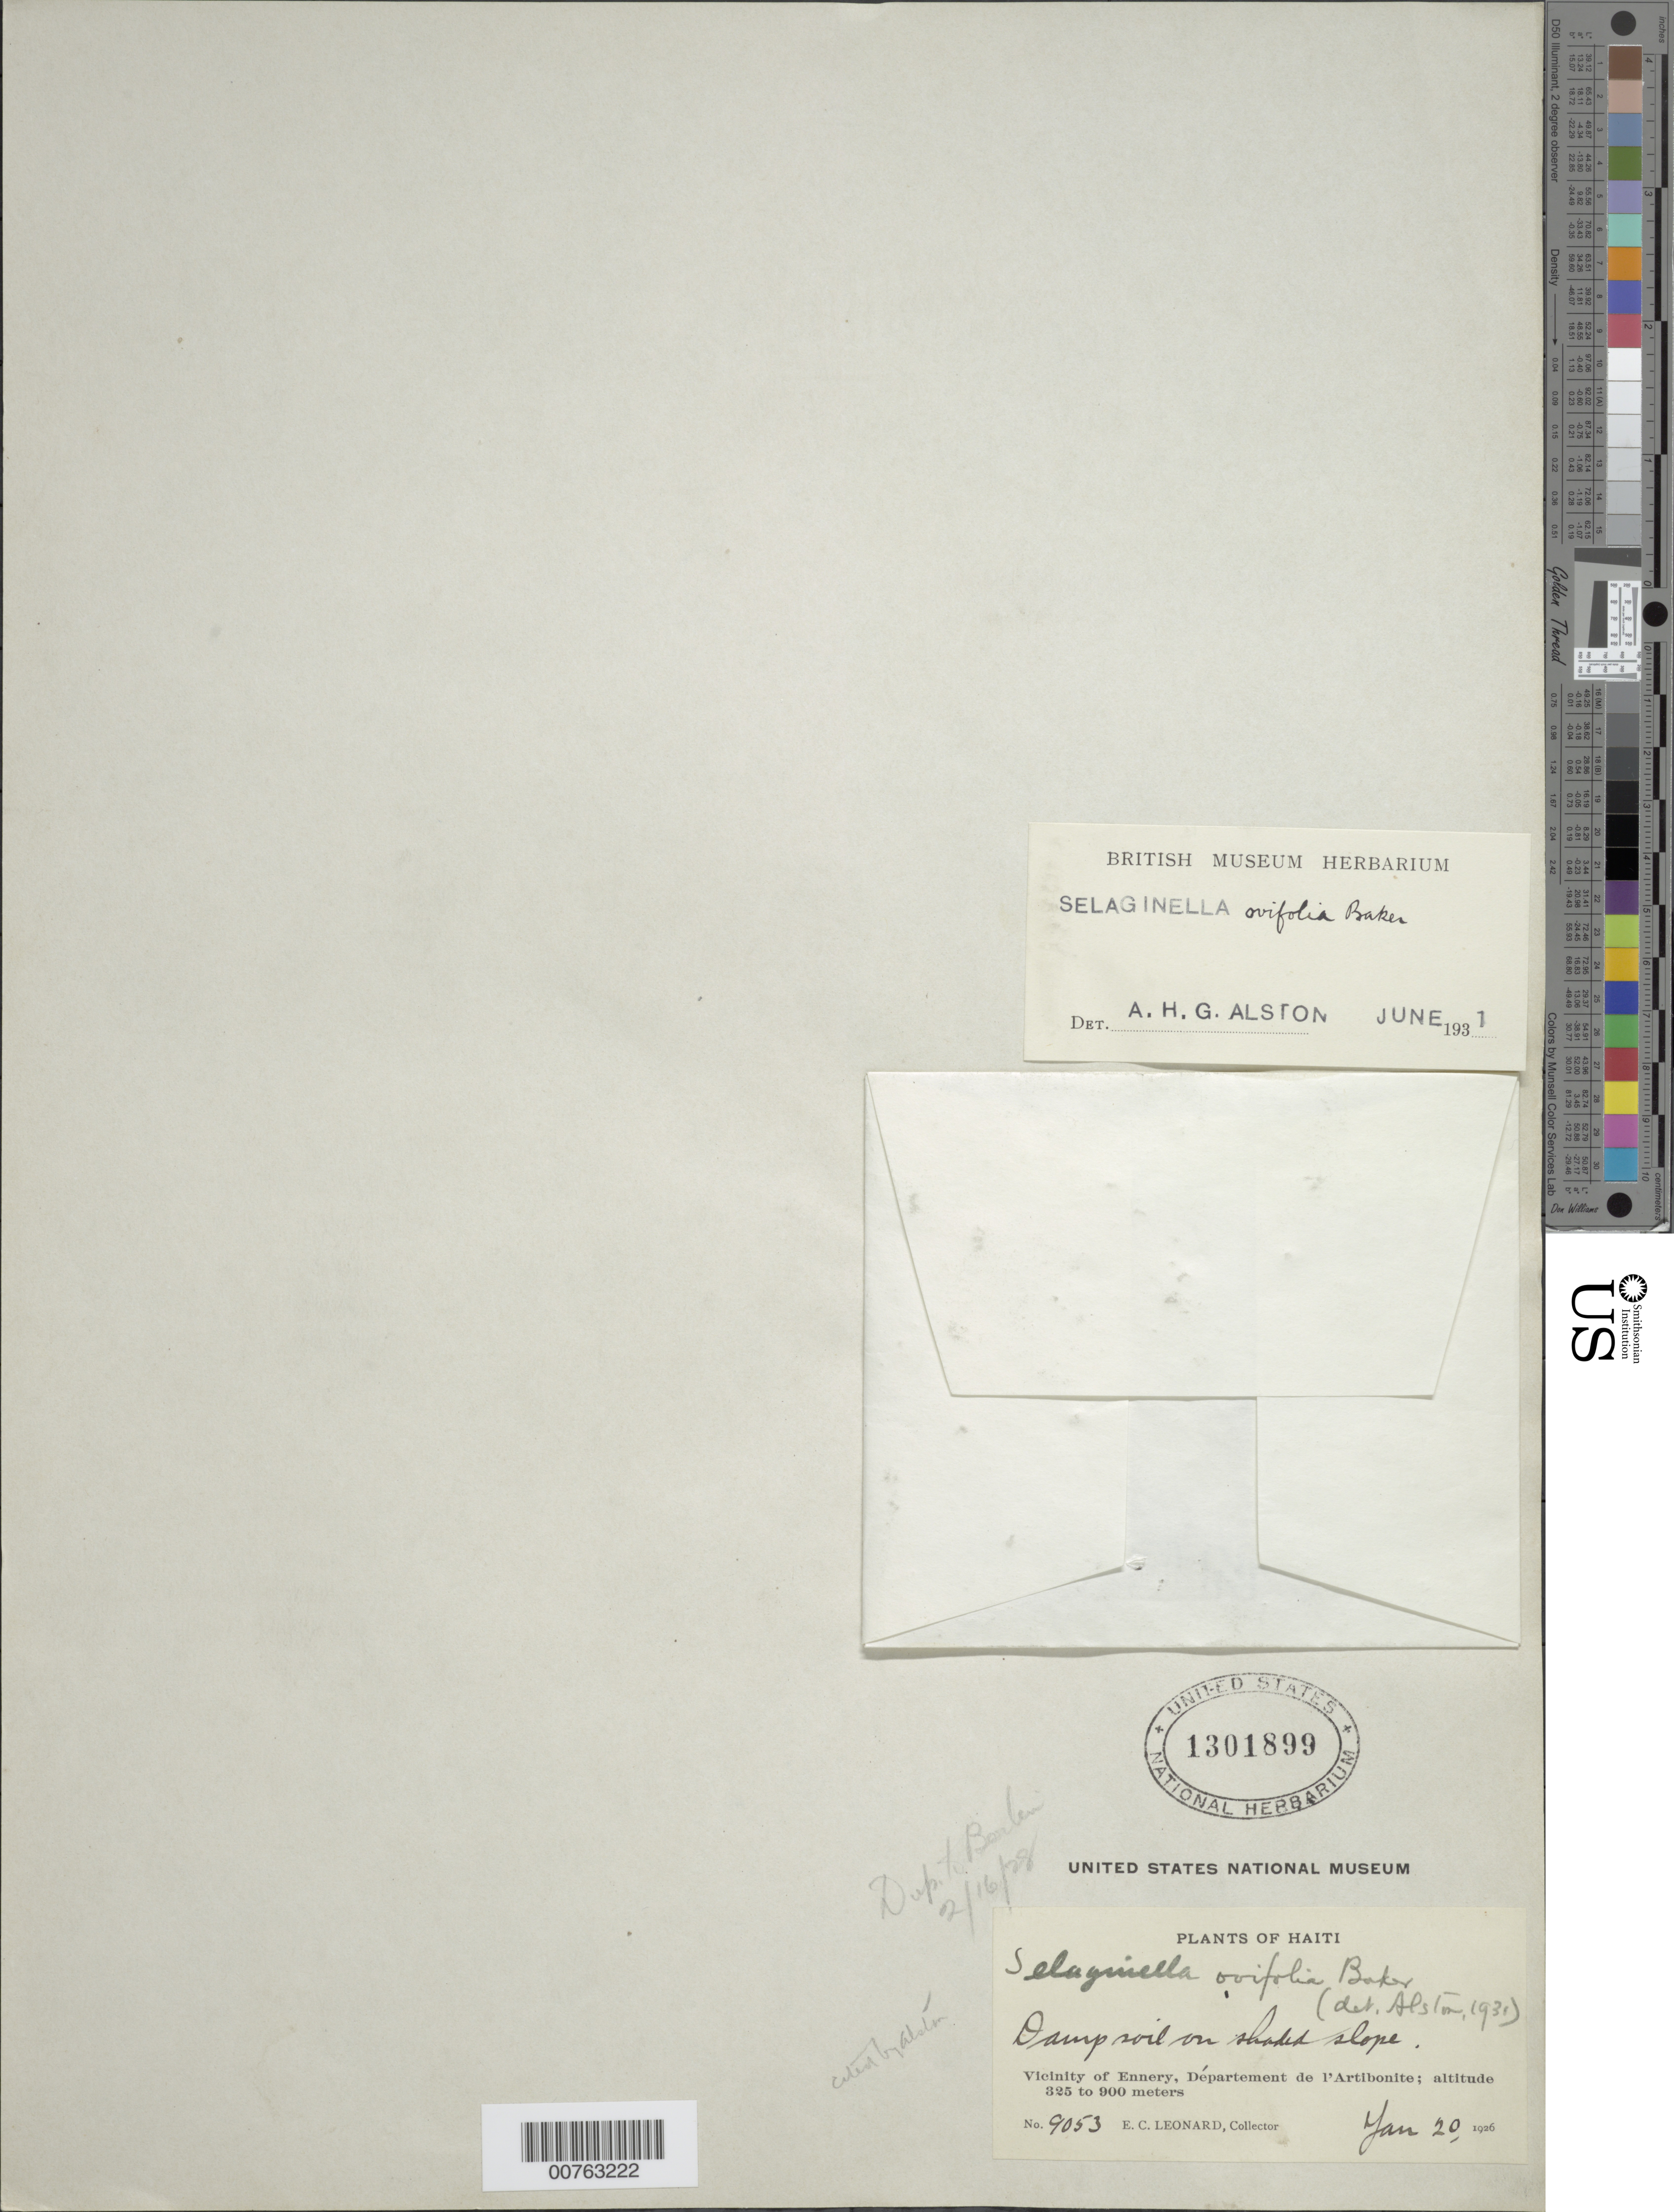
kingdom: Plantae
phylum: Tracheophyta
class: Lycopodiopsida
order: Selaginellales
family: Selaginellaceae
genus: Selaginella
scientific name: Selaginella ovifolia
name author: Baker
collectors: E. C. Leonard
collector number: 9053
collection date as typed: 20 Jan 1926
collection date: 1926-01-20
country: Haiti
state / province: Artibonite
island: Hispaniola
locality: Vicinity of Ennery. Departement de l'Artibonite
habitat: Damp soil on shaded slope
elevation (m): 325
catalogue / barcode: US 1301899